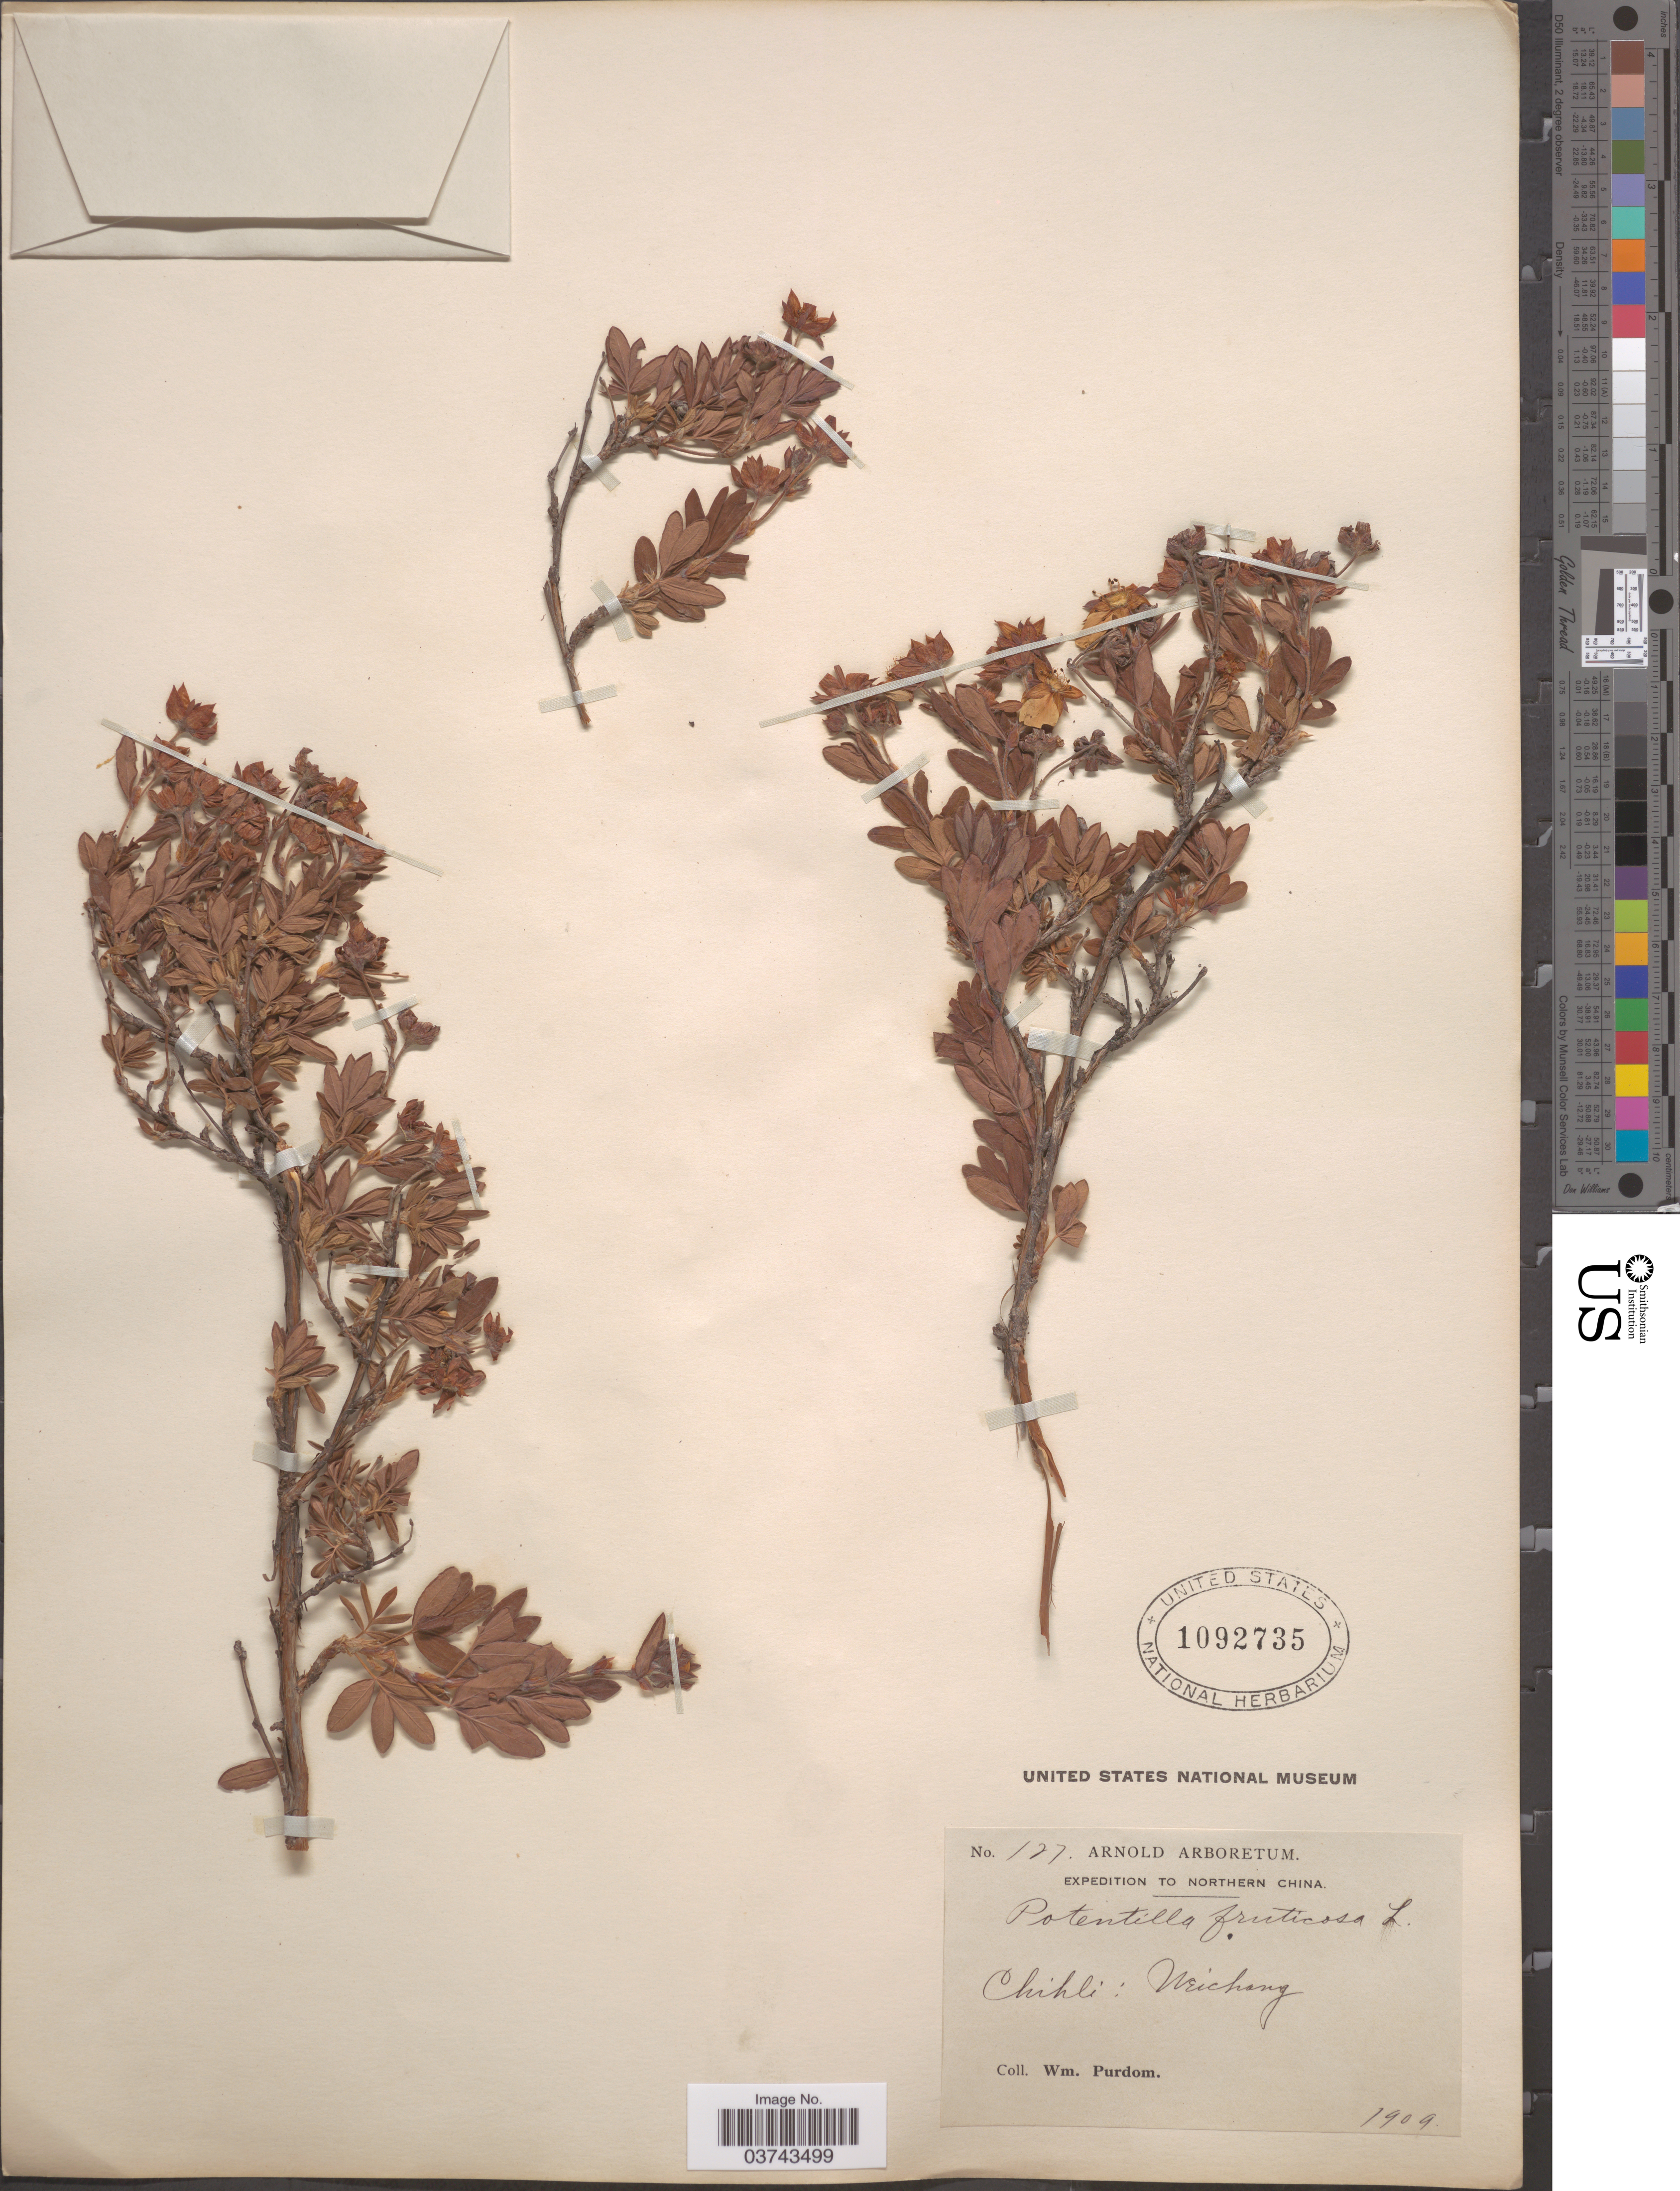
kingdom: Plantae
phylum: Tracheophyta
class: Magnoliopsida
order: Rosales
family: Rosaceae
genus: Dasiphora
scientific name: Dasiphora fruticosa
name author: (L.) Rydb.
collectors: W. Purdom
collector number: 127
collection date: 1909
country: China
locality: Northern China. Chihli: Weichang.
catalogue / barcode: US 1092735